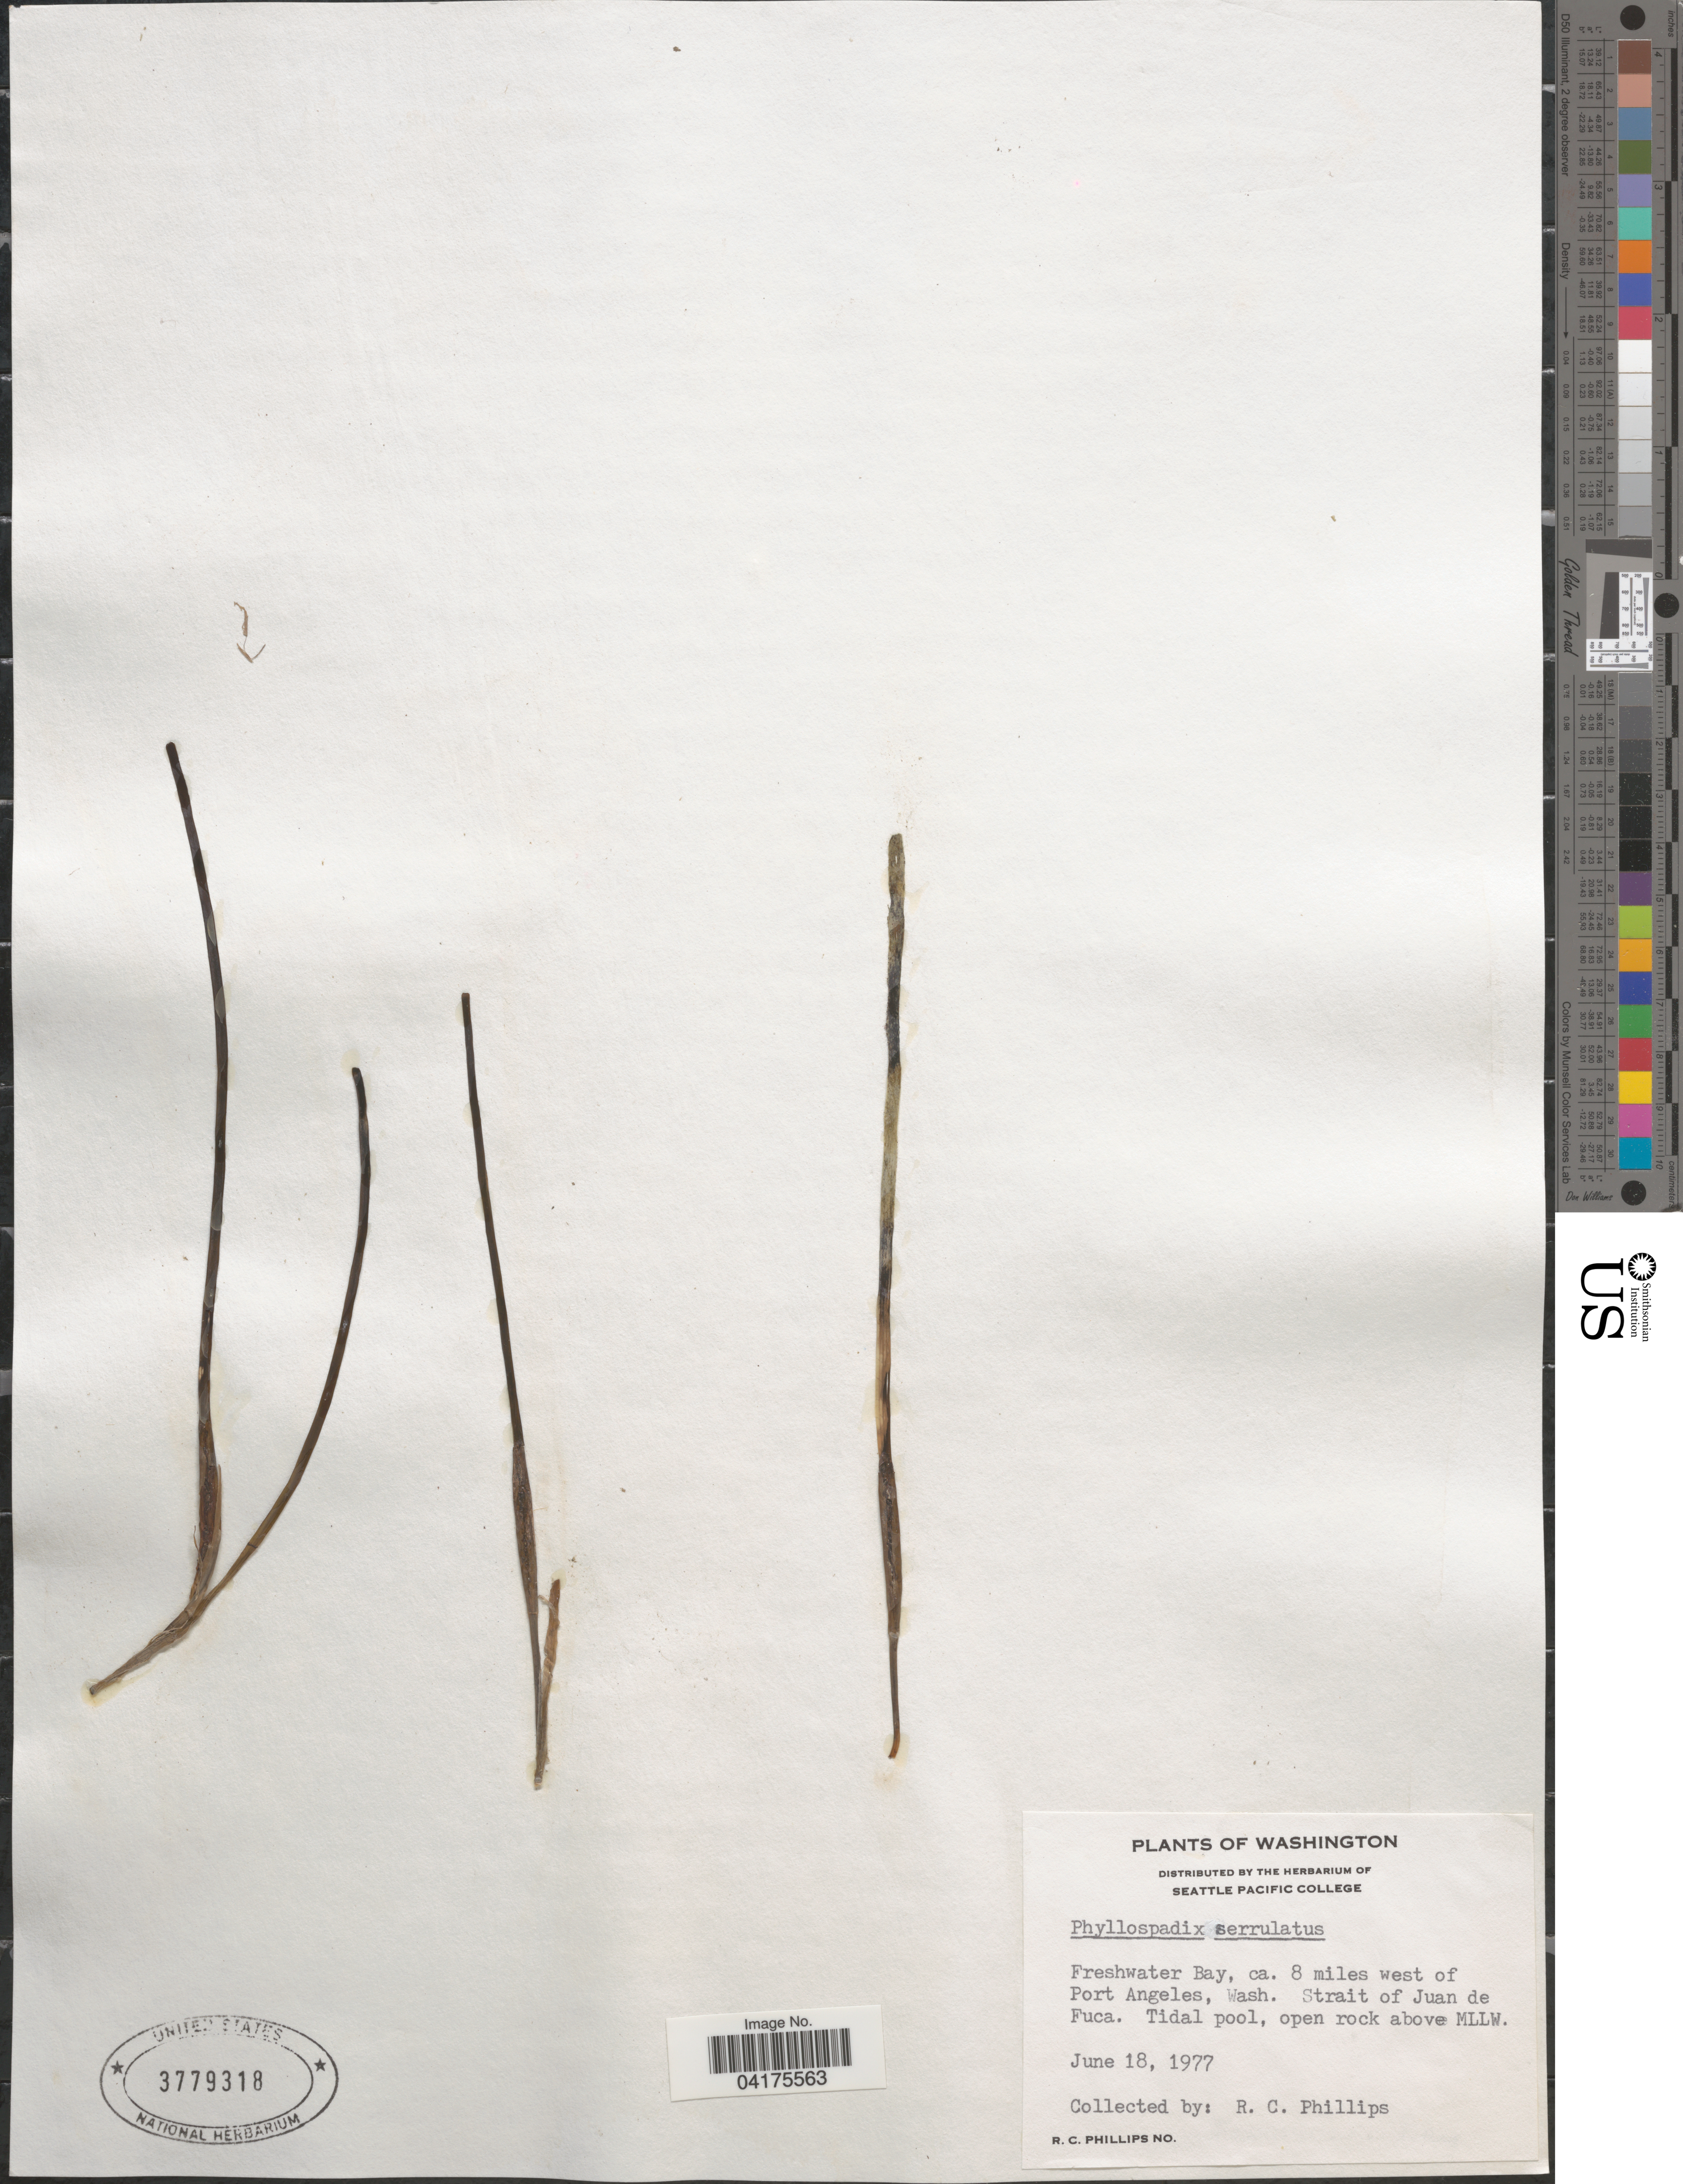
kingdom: Plantae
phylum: Tracheophyta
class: Liliopsida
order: Alismatales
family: Zosteraceae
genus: Phyllospadix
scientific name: Phyllospadix serrulatus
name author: Rupr.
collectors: R. C. Phillips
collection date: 1977-06-18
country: United States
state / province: Washington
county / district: Clallam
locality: Freshwater Bay, ca. 8 miles west of Port Angeles. Strait of Juan de Fuca. Tidal pool, open rock above MLLW.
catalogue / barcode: US 3779318